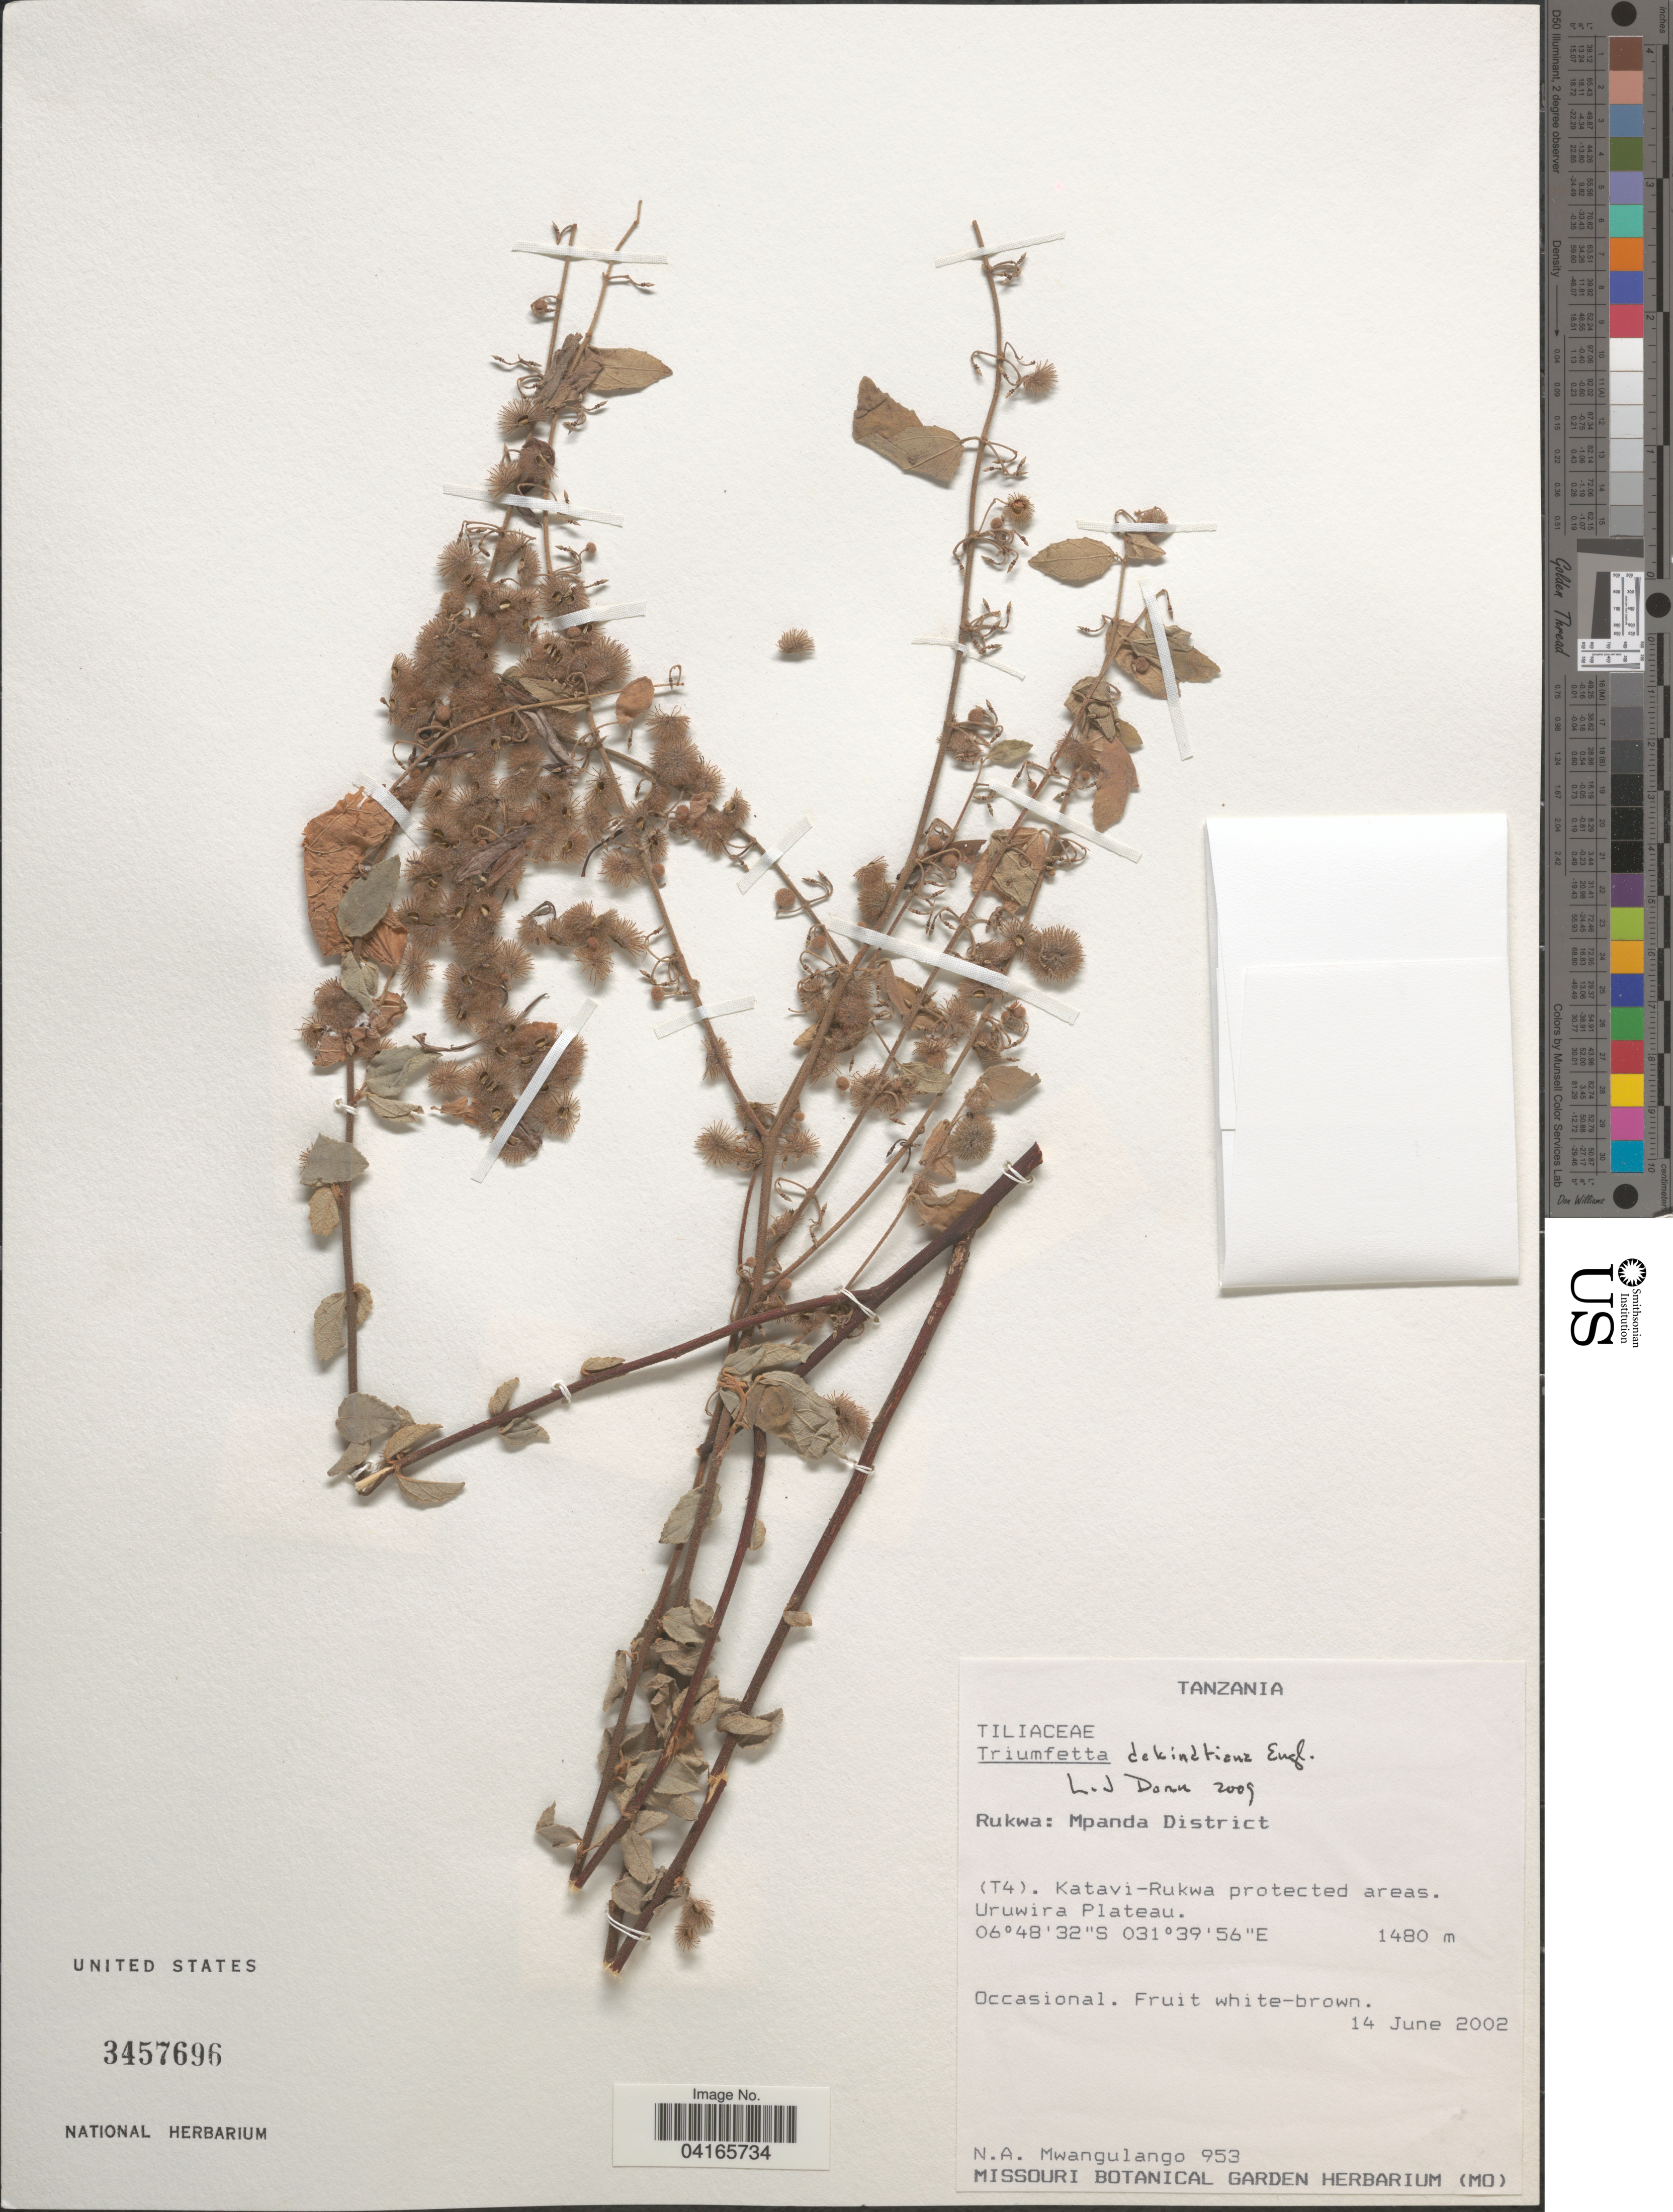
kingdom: Plantae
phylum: Tracheophyta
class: Magnoliopsida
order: Malvales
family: Malvaceae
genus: Triumfetta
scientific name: Triumfetta dekindtiana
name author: Engl.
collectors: N. A. Mwangulango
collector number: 953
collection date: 2002-06-14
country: Tanzania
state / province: Rukwa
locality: Mpanda District. (T4). Katavi-Rukwa protected areas. Uruwira Plateau.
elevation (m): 1480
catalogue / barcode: US 3457696